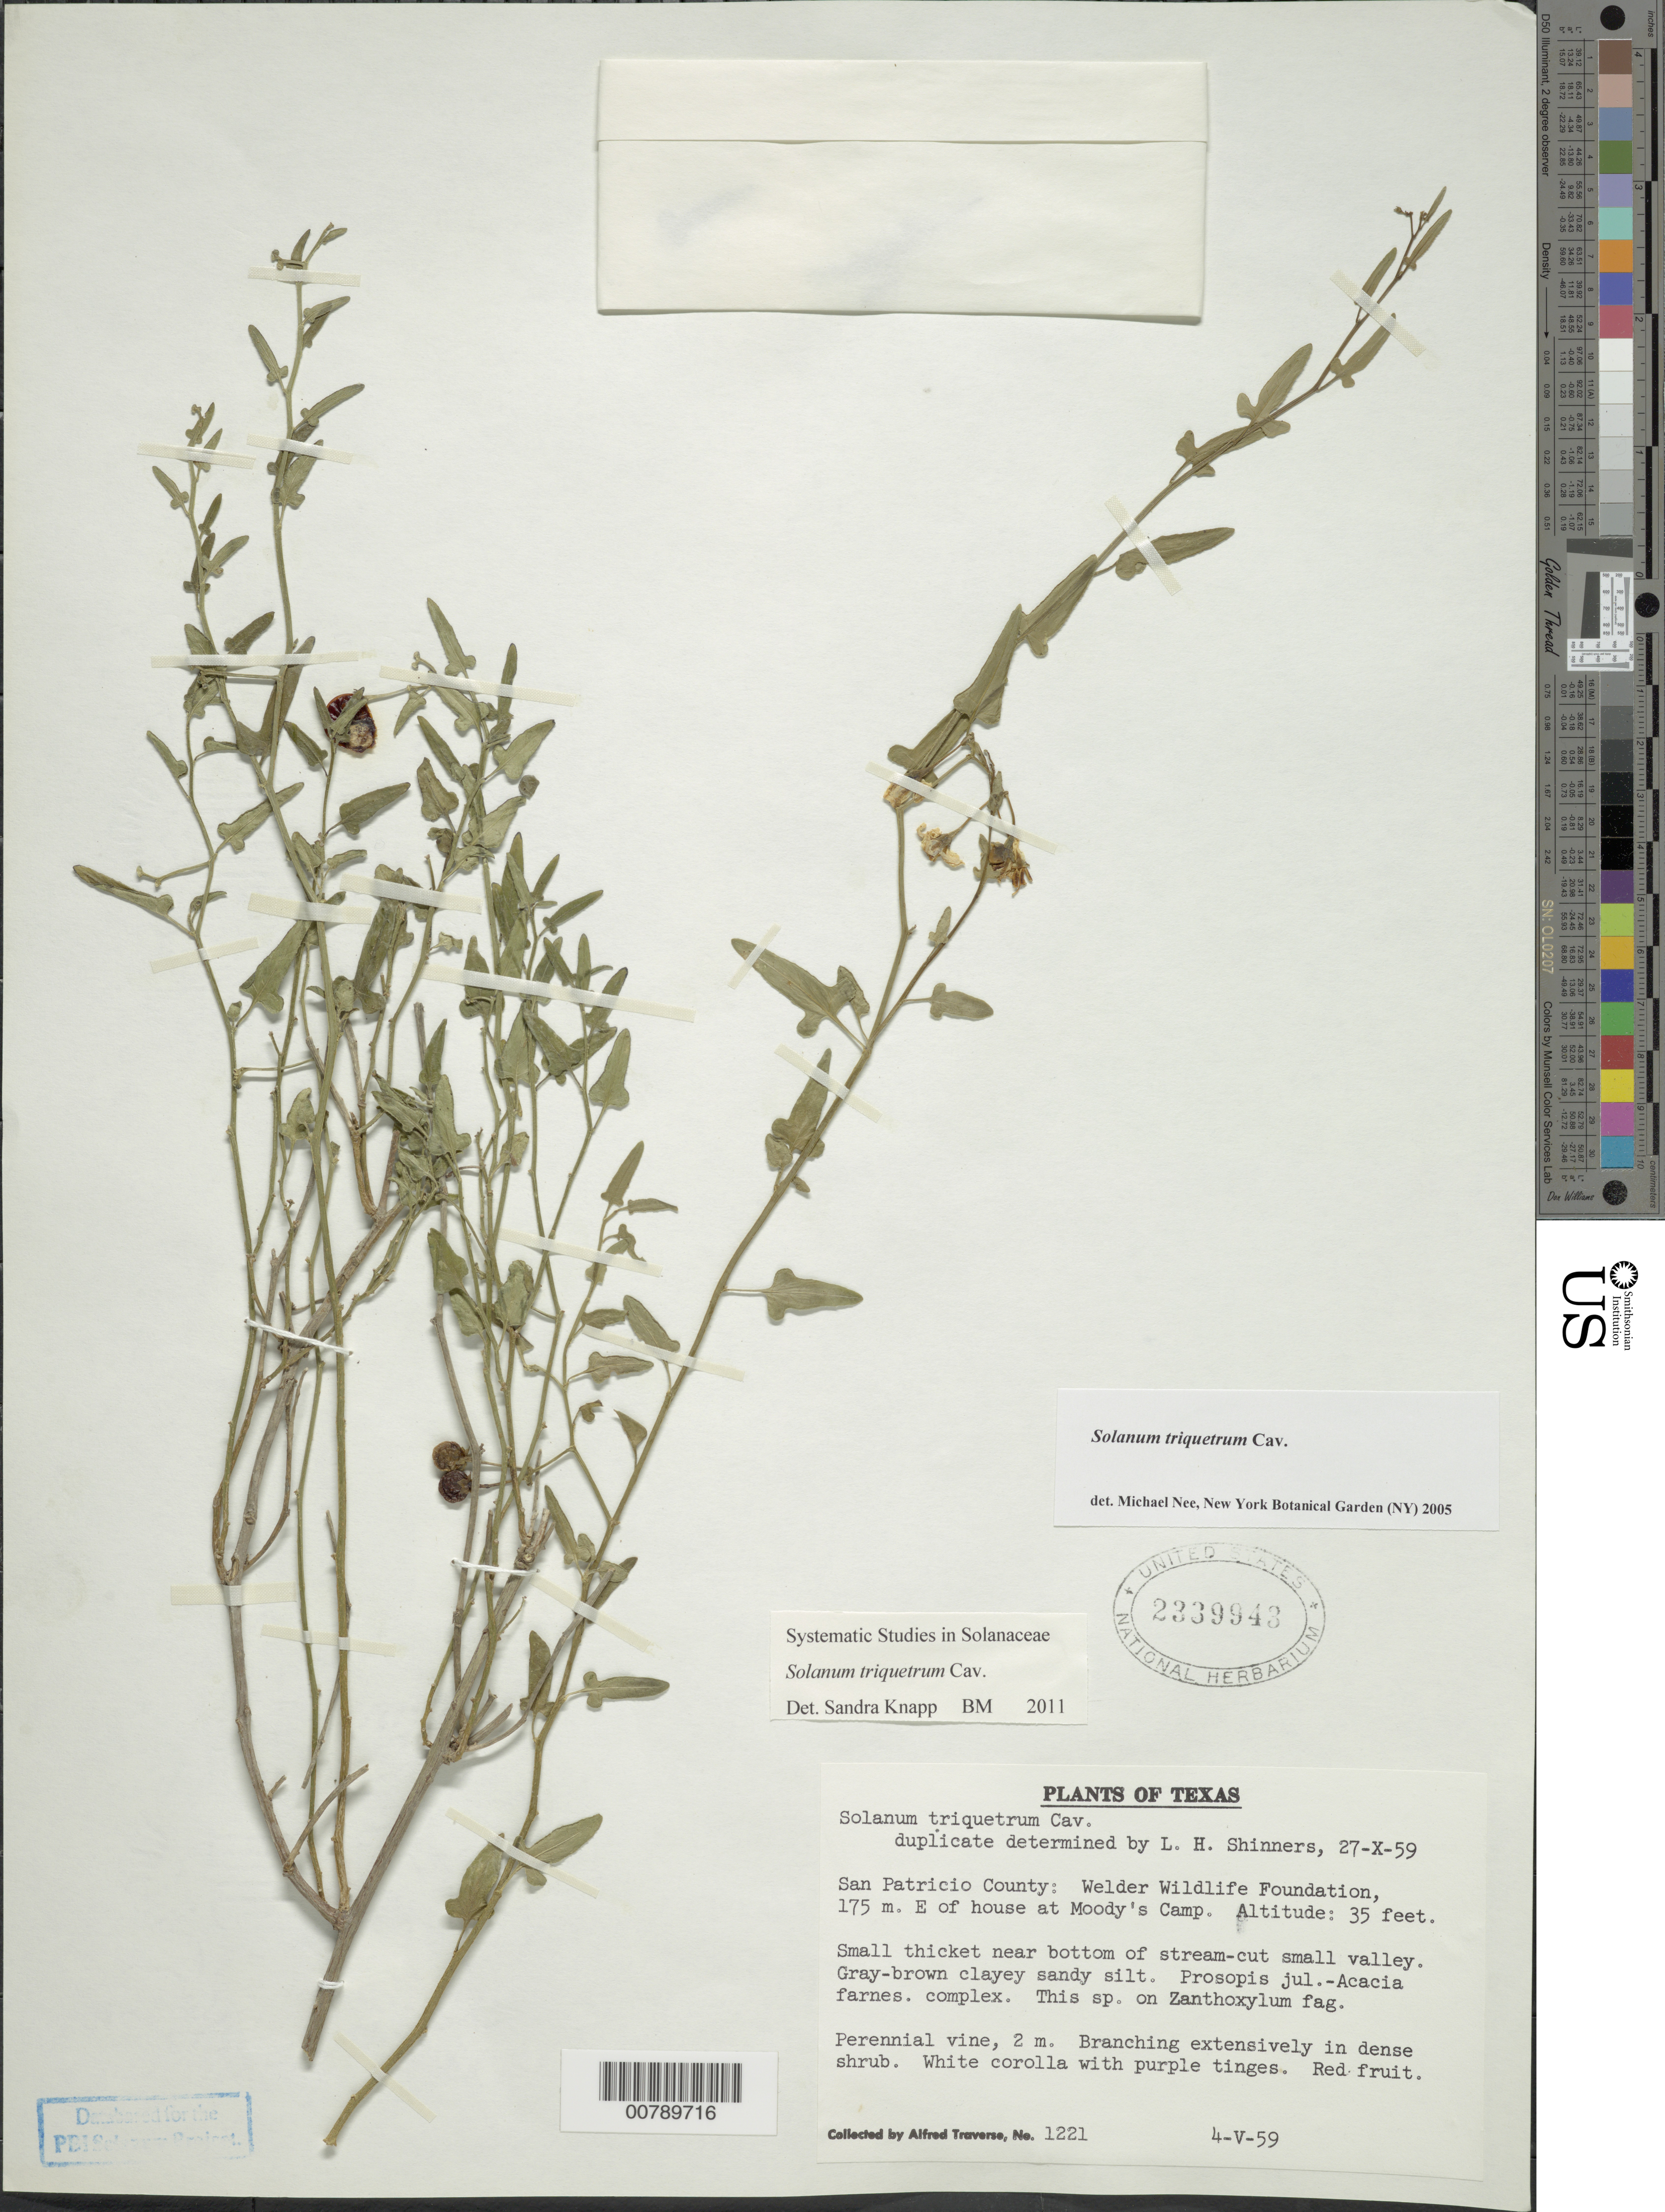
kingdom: Plantae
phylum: Tracheophyta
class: Magnoliopsida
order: Solanales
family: Solanaceae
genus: Solanum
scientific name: Solanum triquetrum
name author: Cav.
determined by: Knapp, S. D.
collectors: A. Traverse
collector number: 1221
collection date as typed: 4 May 1959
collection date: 1959-05-04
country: United States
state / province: Texas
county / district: San Patricio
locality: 175 m E of Moody's Camp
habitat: small thicket near bottom of stream-cut small valley; gray-brown clayey sandy silt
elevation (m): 10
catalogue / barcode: US 2339943